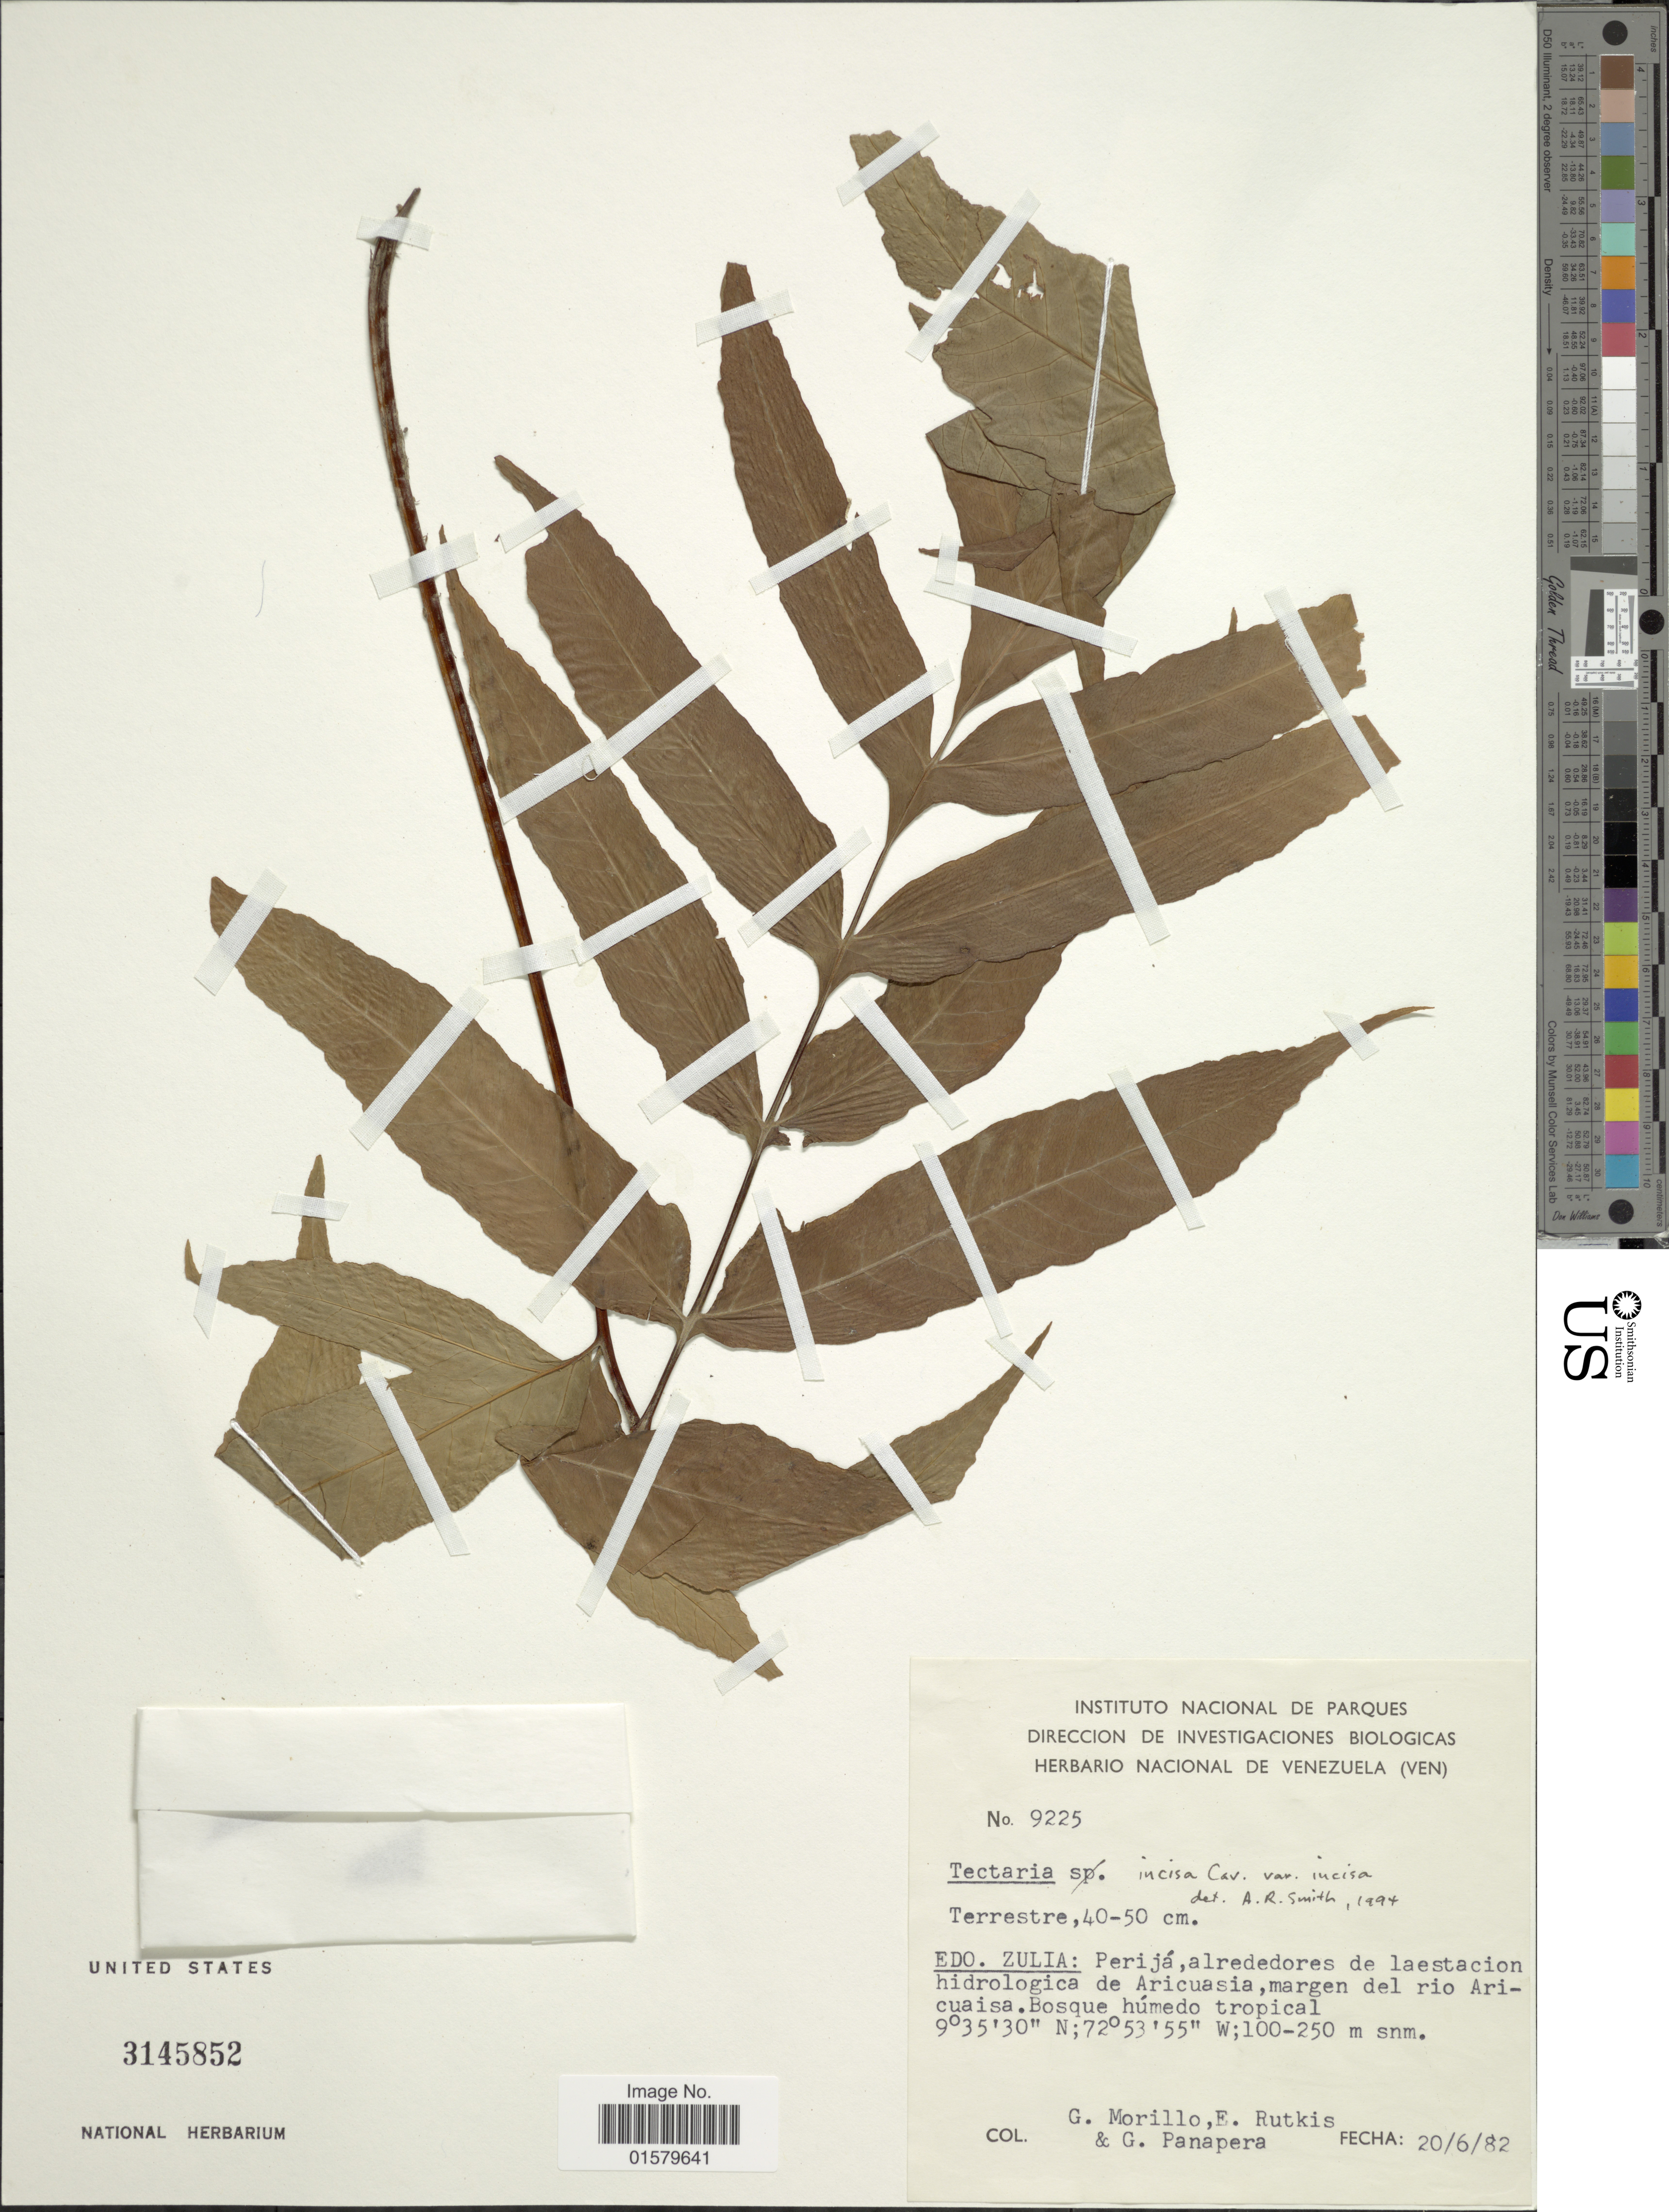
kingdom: Plantae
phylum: Tracheophyta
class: Polypodiopsida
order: Polypodiales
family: Tectariaceae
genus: Tectaria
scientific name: Tectaria incisa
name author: Cav.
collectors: G. Morillo, E. Rutkis & G. Panapera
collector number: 9225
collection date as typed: Transcribed d/m/y: 20/6/82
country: Venezuela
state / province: Zulia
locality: Perija, alrededores de laestacion hidrologica de Aricuasia, margen del rio Aricuaisa. Bosque humedo tropical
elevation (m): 100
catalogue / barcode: US 3145852